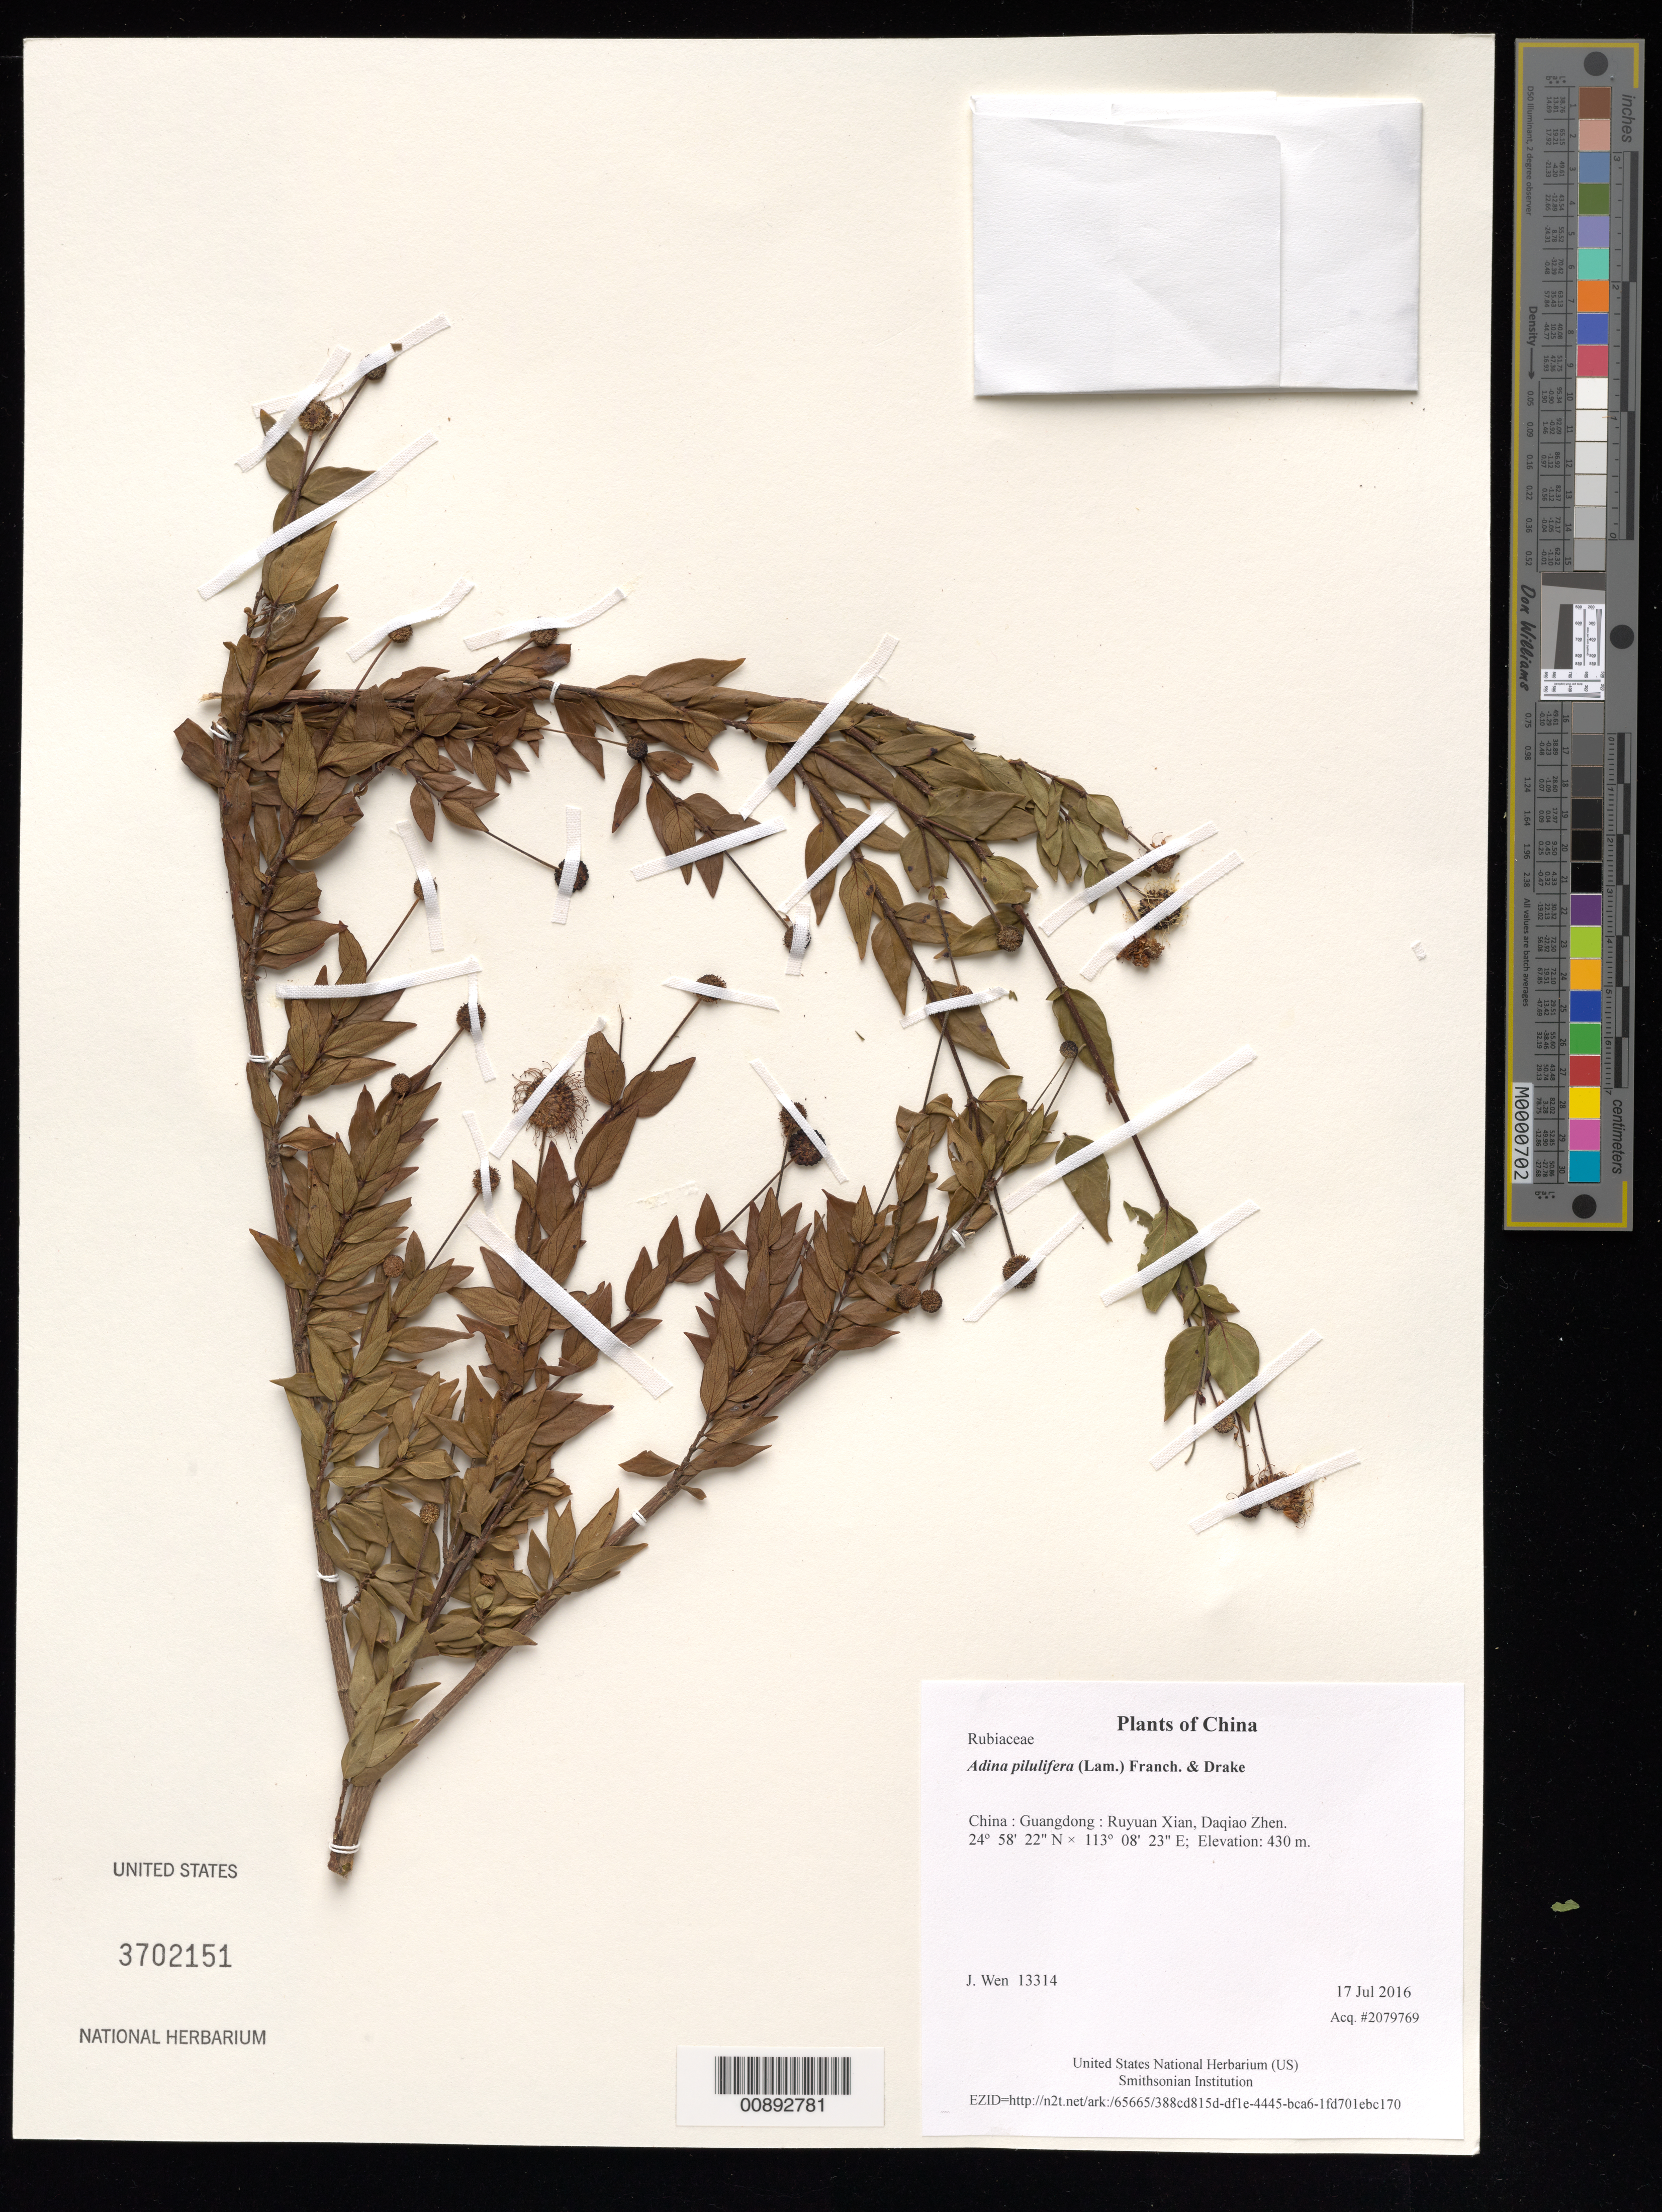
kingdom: Plantae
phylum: Tracheophyta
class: Magnoliopsida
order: Gentianales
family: Rubiaceae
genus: Adina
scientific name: Adina pilulifera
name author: (Lam.) Franch. & Drake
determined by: Wen, Jun, (BOT), Smithsonian Institution - National Museum of Natural History (UNITED STATES)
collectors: J. Wen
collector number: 13314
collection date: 2016-07-17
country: China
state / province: Guangdong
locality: Ruyuan Xian, Daqiao Zhen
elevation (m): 430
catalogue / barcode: US 3702151